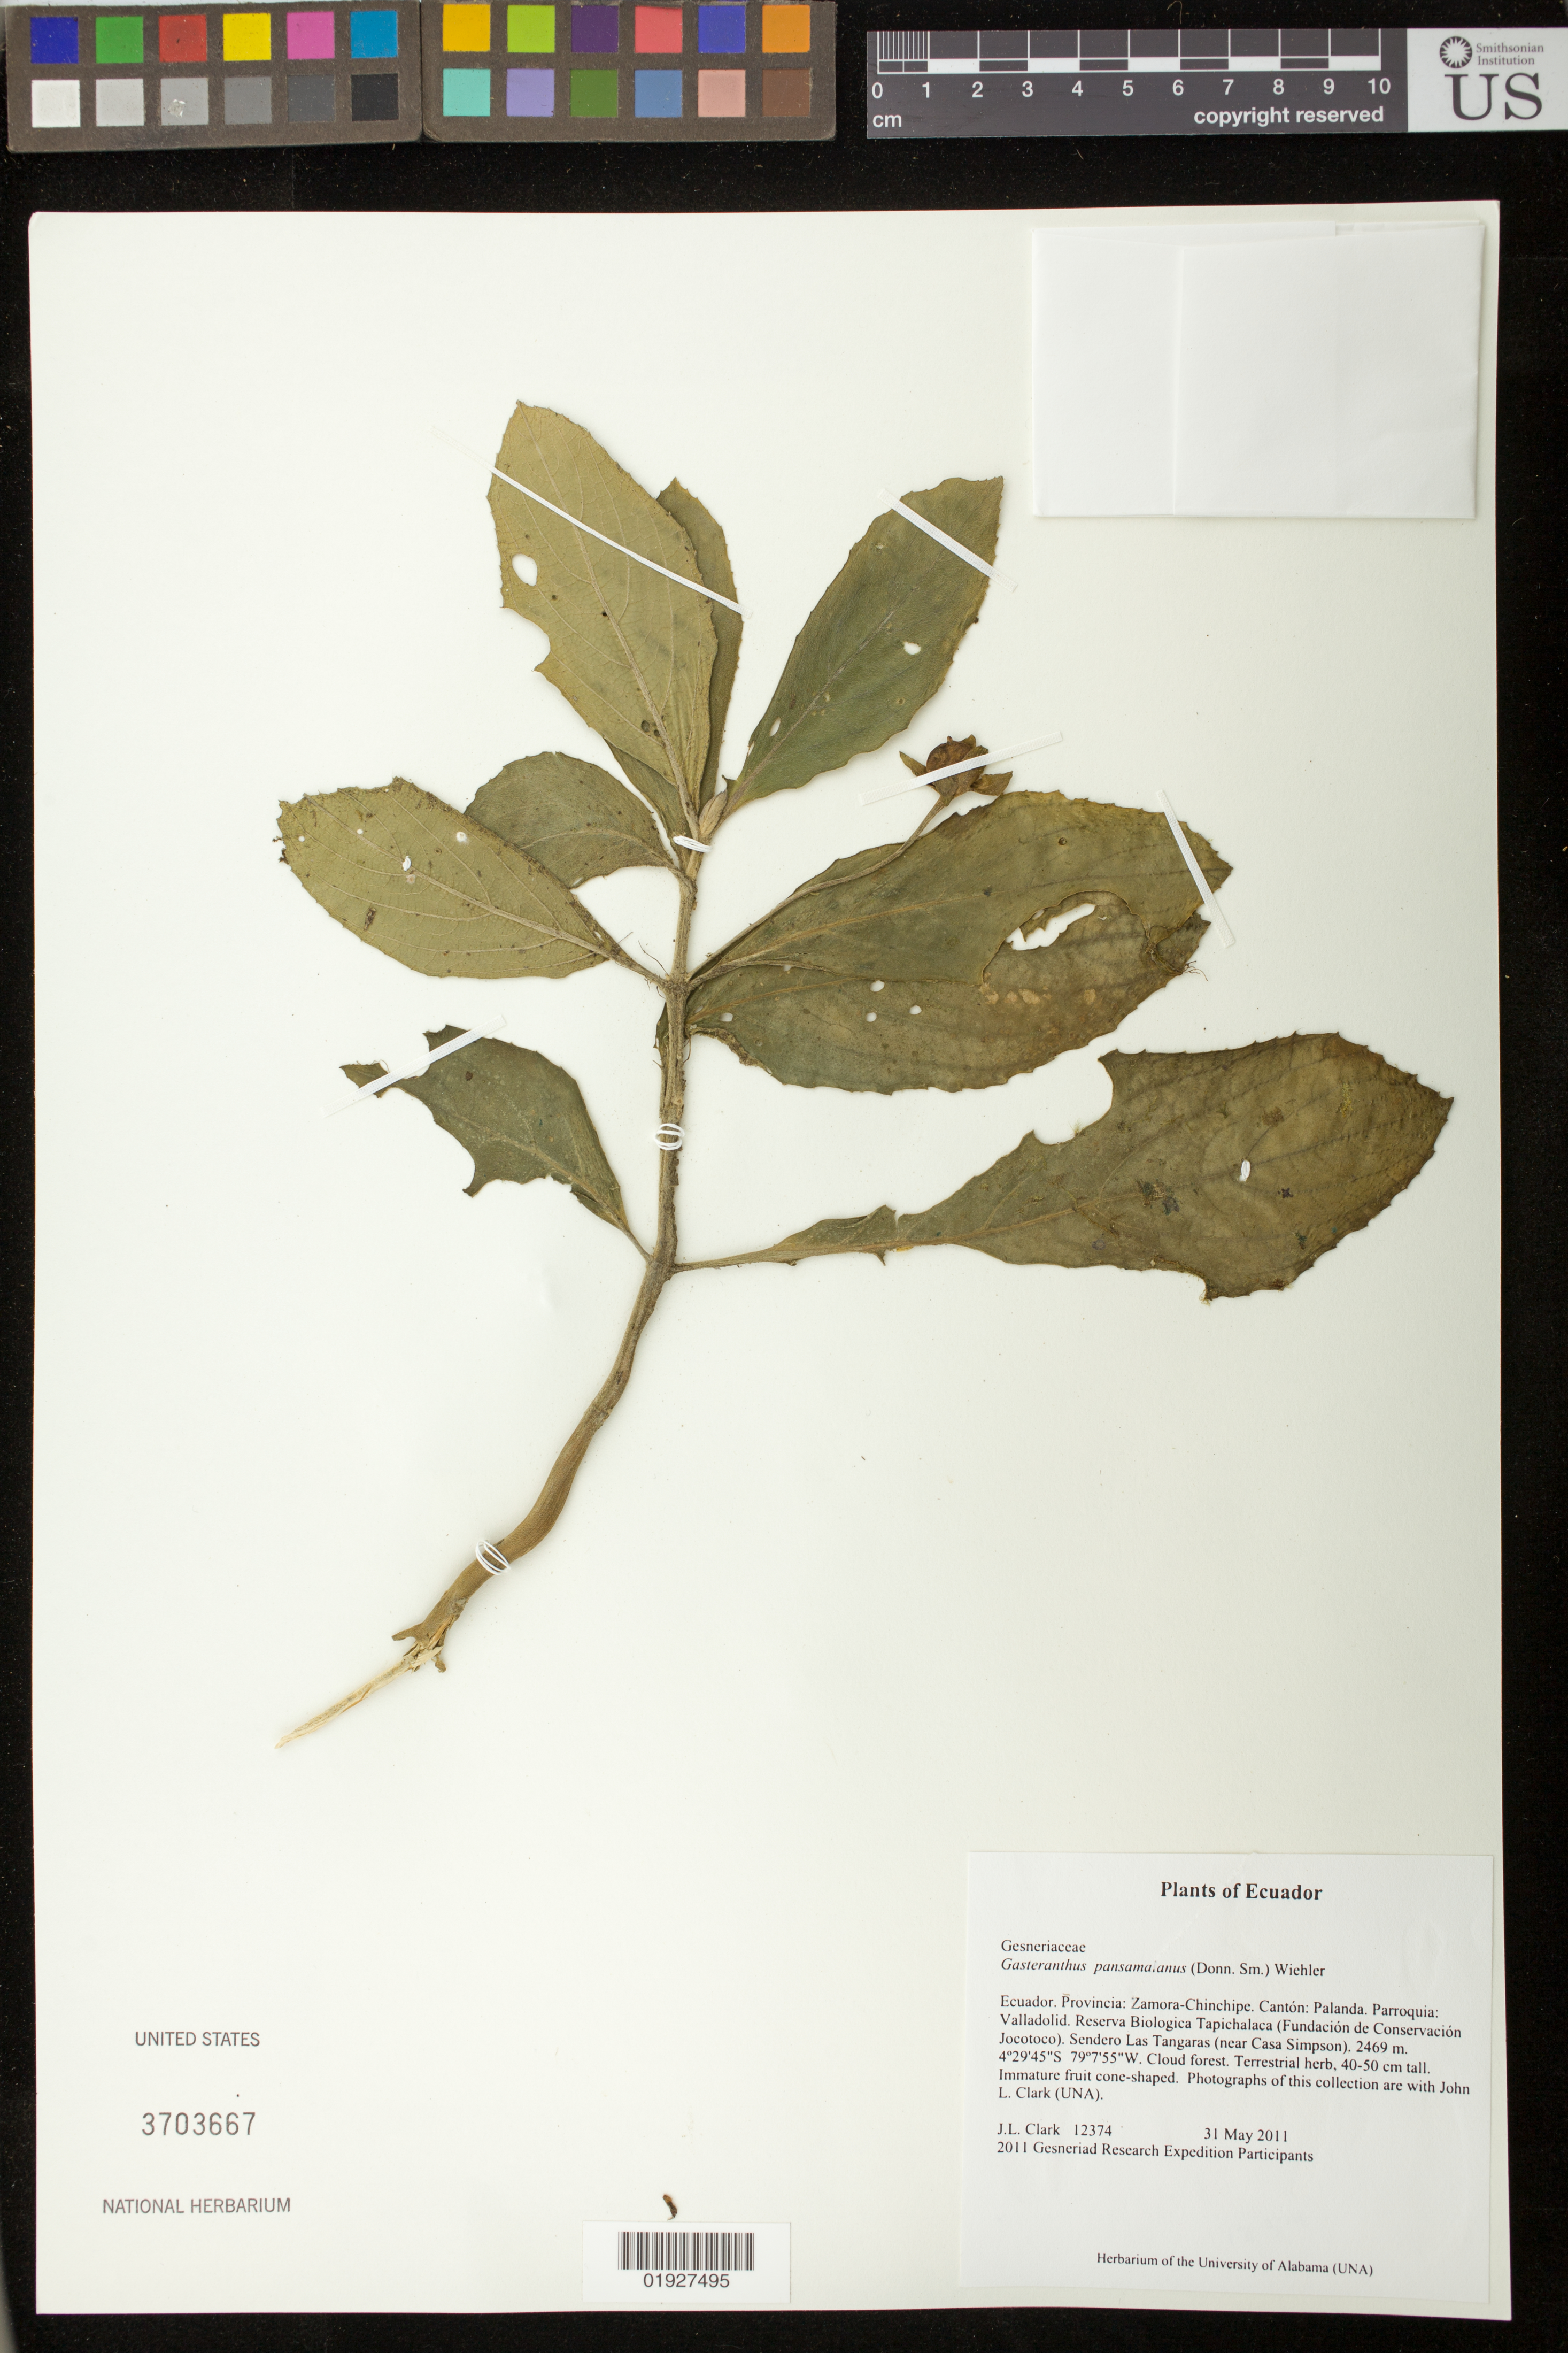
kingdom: Plantae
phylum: Tracheophyta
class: Magnoliopsida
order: Lamiales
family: Gesneriaceae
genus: Gasteranthus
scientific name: Gasteranthus pansamalanus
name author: (Donn. Sm.) Wiehler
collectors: J. L. Clark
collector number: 12374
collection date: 2011-05-31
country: Ecuador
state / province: Zamora-Chinchipe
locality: Cantón: Palanda. Parroquia: Vallodolid. Reserva Biologica Tapichalaca (Fundación de Conservación Jocotoco). Sendero Las Tangaras (near Casa Simpson)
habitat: Cloud forest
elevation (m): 2469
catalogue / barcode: US 3703667